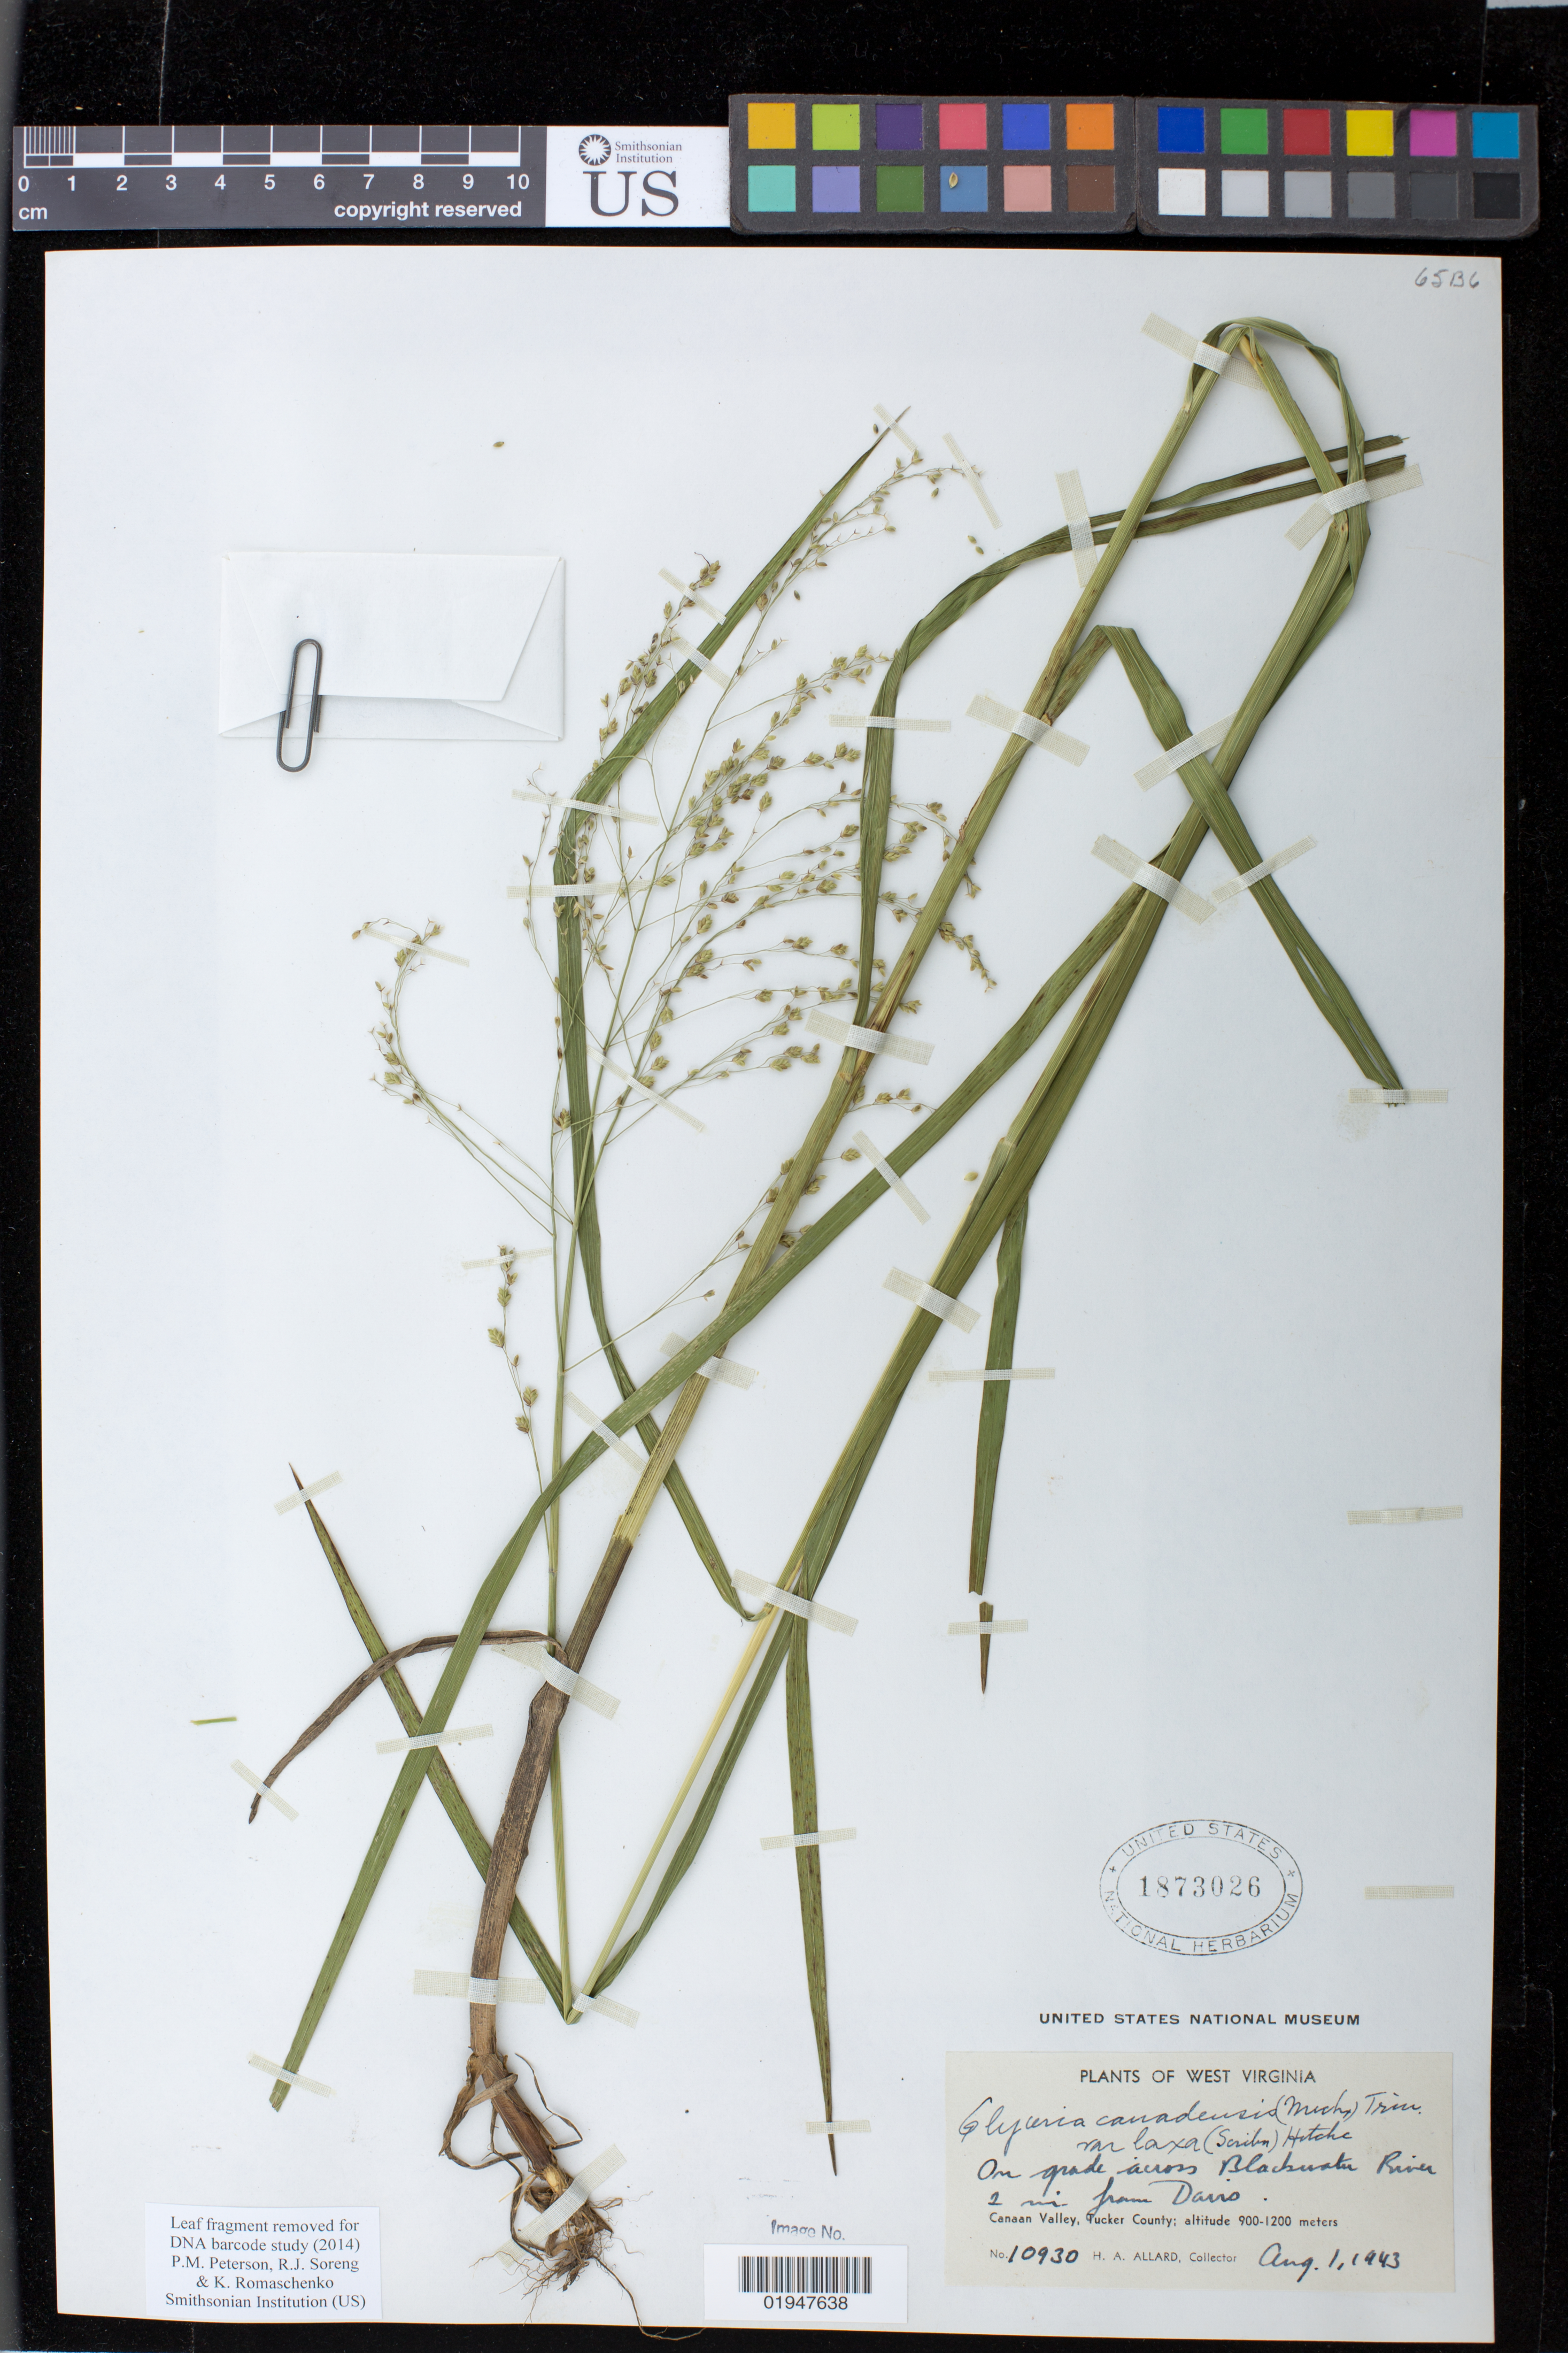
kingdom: Plantae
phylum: Tracheophyta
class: Liliopsida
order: Poales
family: Poaceae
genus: Glyceria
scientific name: Glyceria canadensis var. laxa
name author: (Scribn.) Hitchc.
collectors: H. A. Allard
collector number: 10930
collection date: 1943-08-01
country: United States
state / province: West Virginia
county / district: Tucker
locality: acroos Blackwater River 2 mi from Davis. Canaan Valley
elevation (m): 900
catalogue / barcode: US 1873026